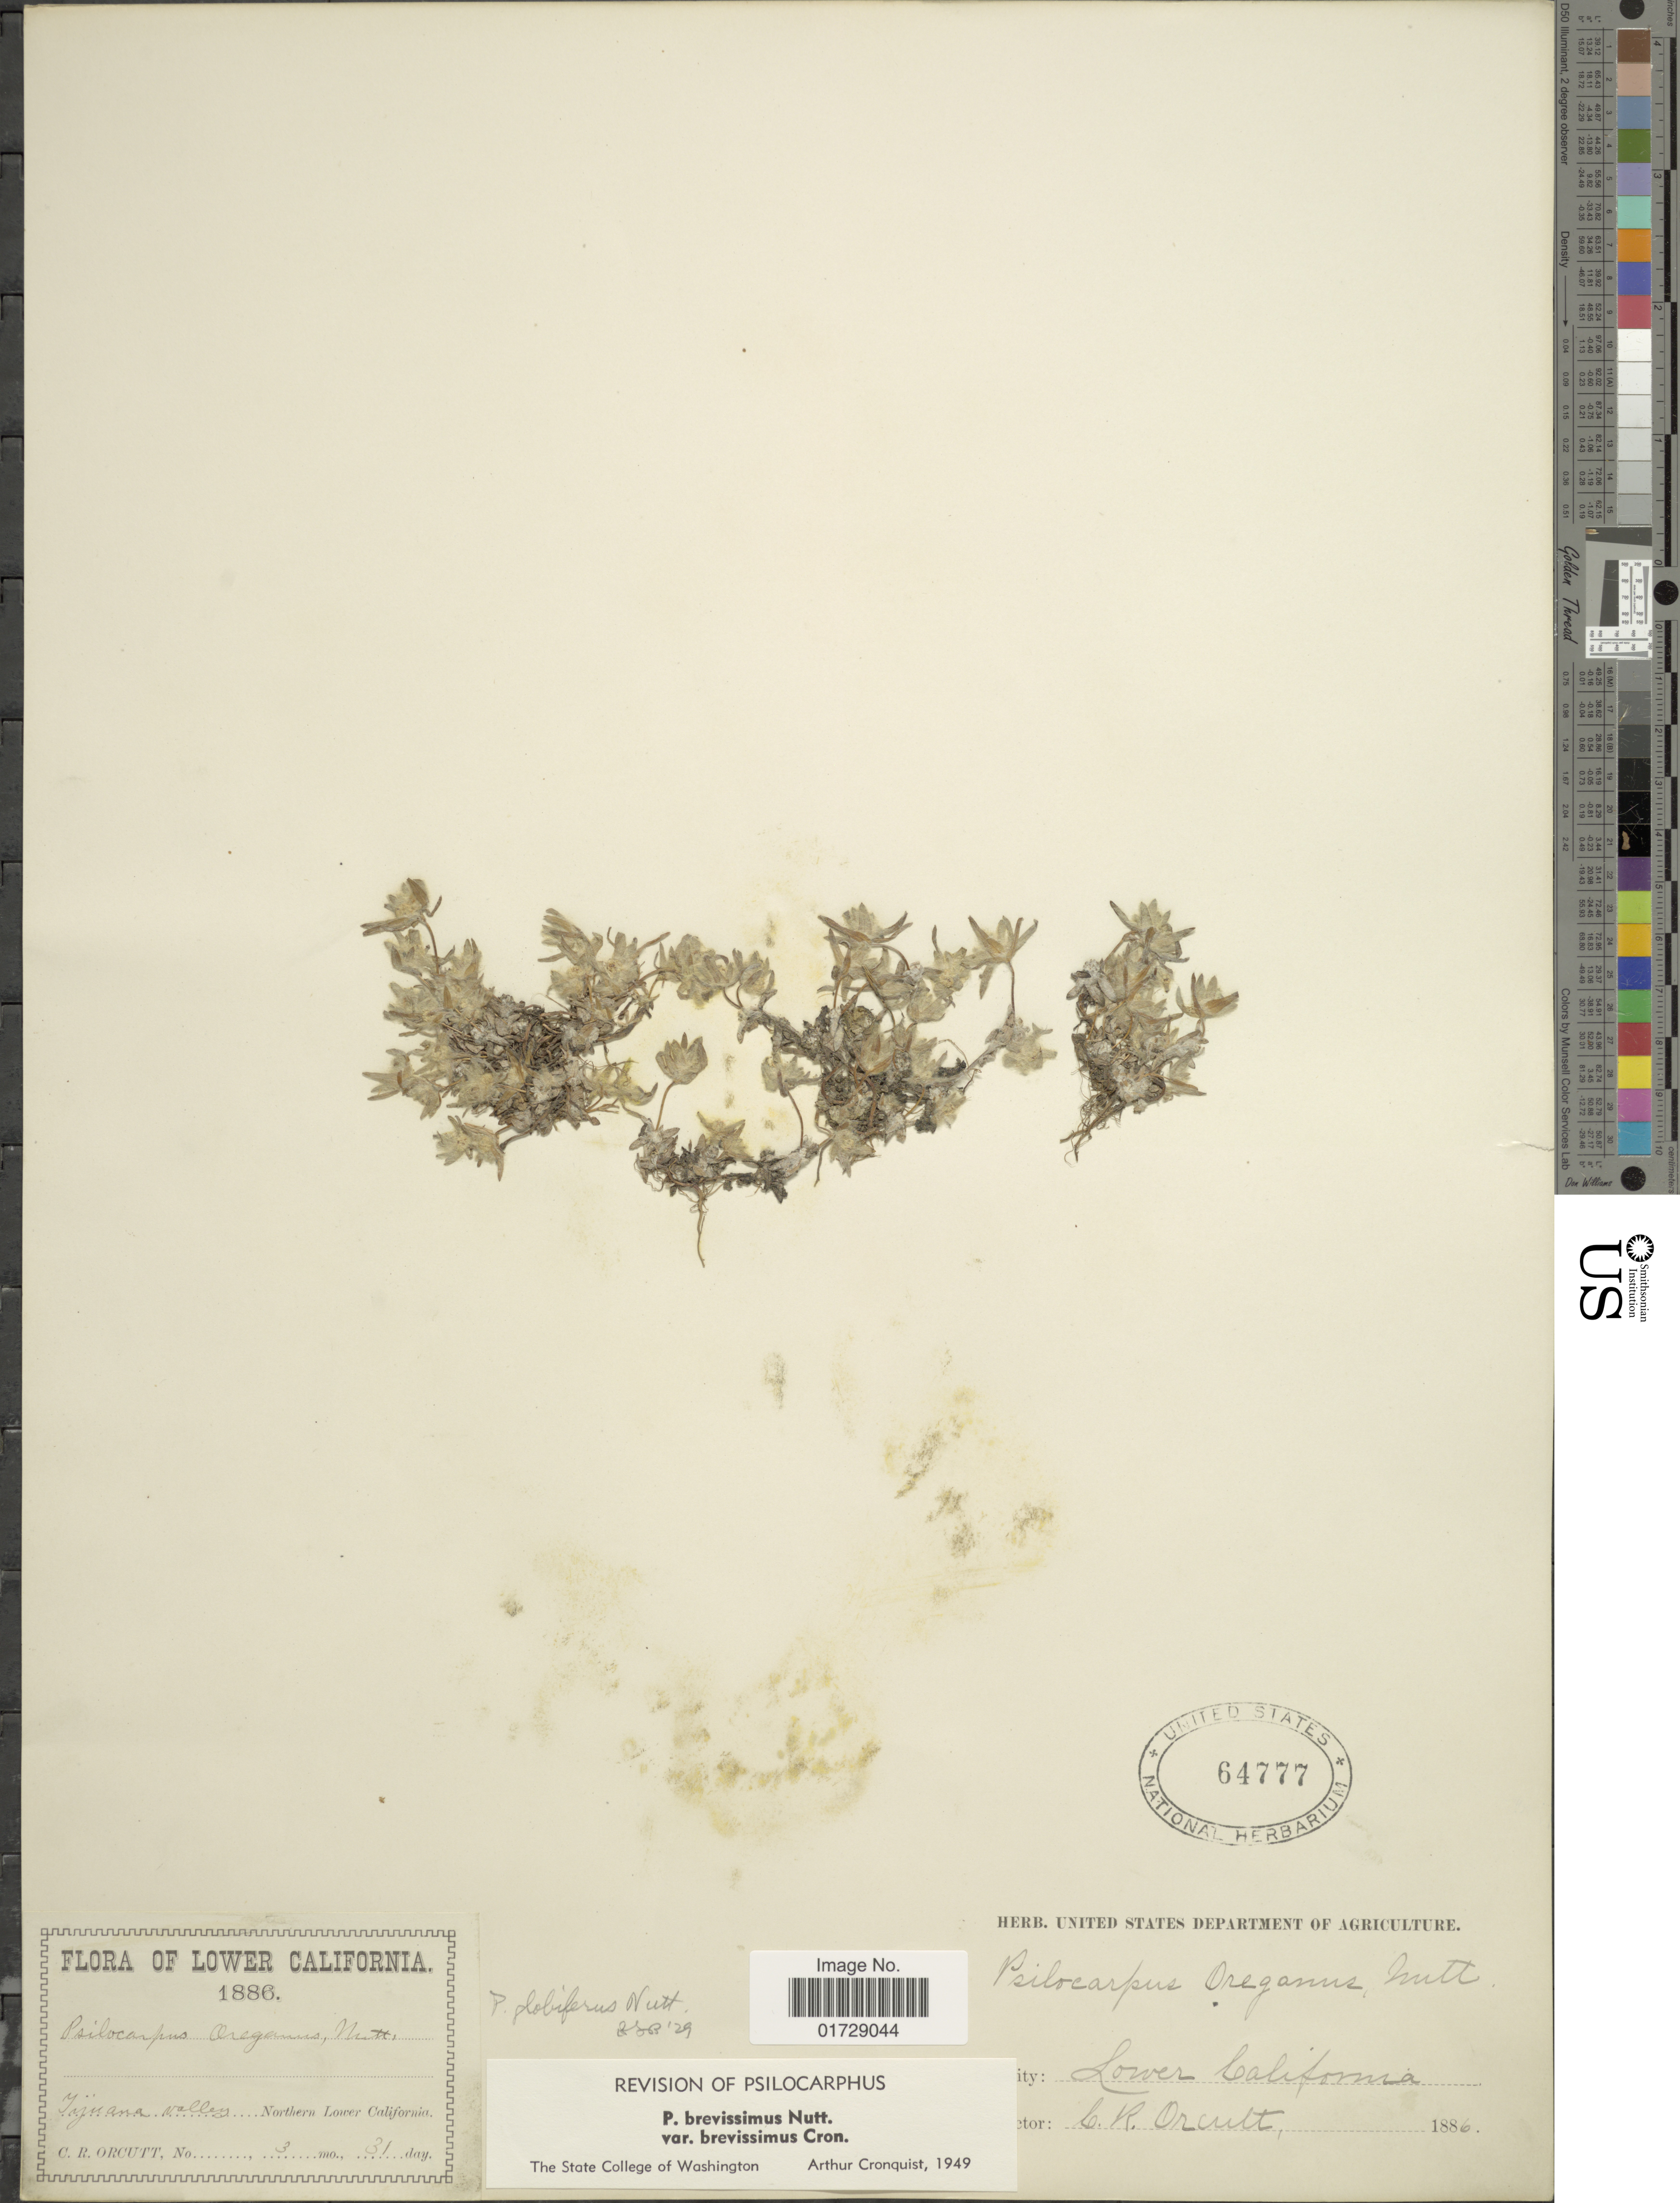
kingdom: Plantae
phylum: Tracheophyta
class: Magnoliopsida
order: Asterales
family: Asteraceae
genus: Psilocarphus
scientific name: Psilocarphus brevissimus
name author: Nutt.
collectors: C. R. Orcutt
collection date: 1886-03-31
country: Mexico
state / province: Baja California Sur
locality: Lower California, Tijuana Valley, Northern Lower California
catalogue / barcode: US 64777